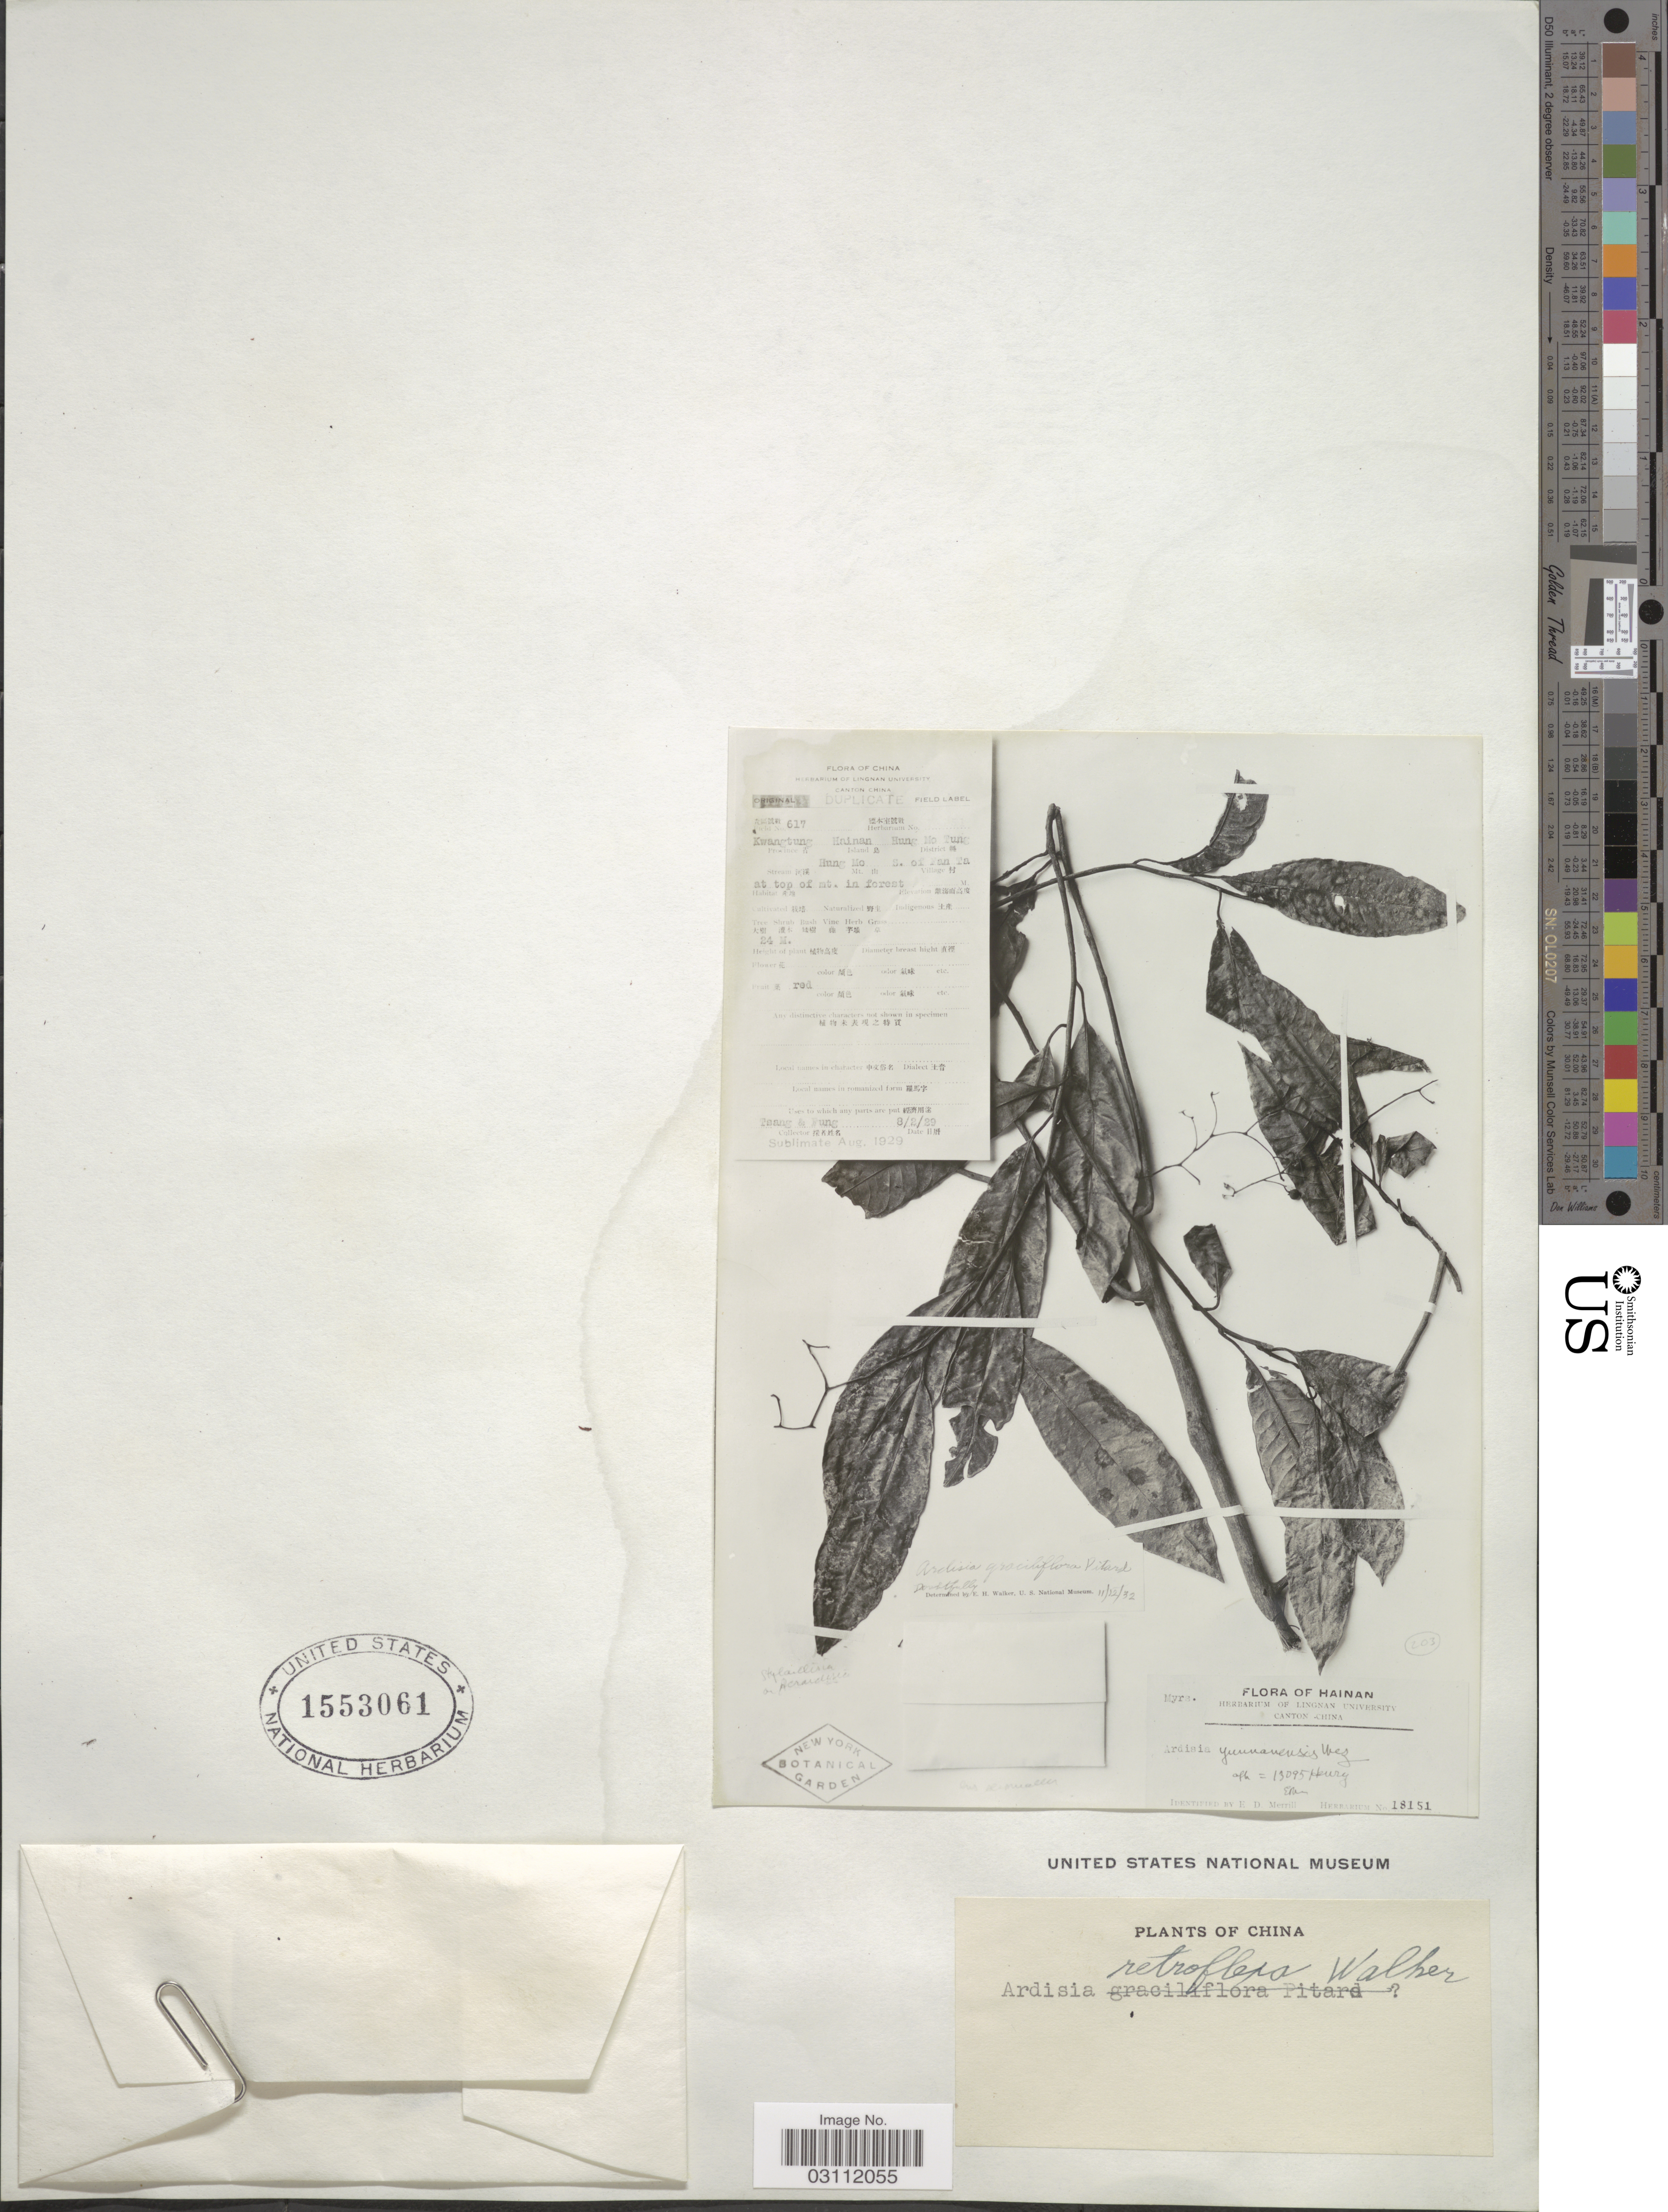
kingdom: Plantae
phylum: Tracheophyta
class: Magnoliopsida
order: Ericales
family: Primulaceae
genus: Ardisia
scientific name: Ardisia retroflexa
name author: E. Walker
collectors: -- Tsang & Fung, --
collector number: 617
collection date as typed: Transcribed d/m/y: 8/2/29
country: China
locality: Kwangtung Province, Hainan Island, Hung Mo Tung District, Hung Mo Mt., S. of Fan Ta Village, at top of mt. in forest.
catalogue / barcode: US 1553061